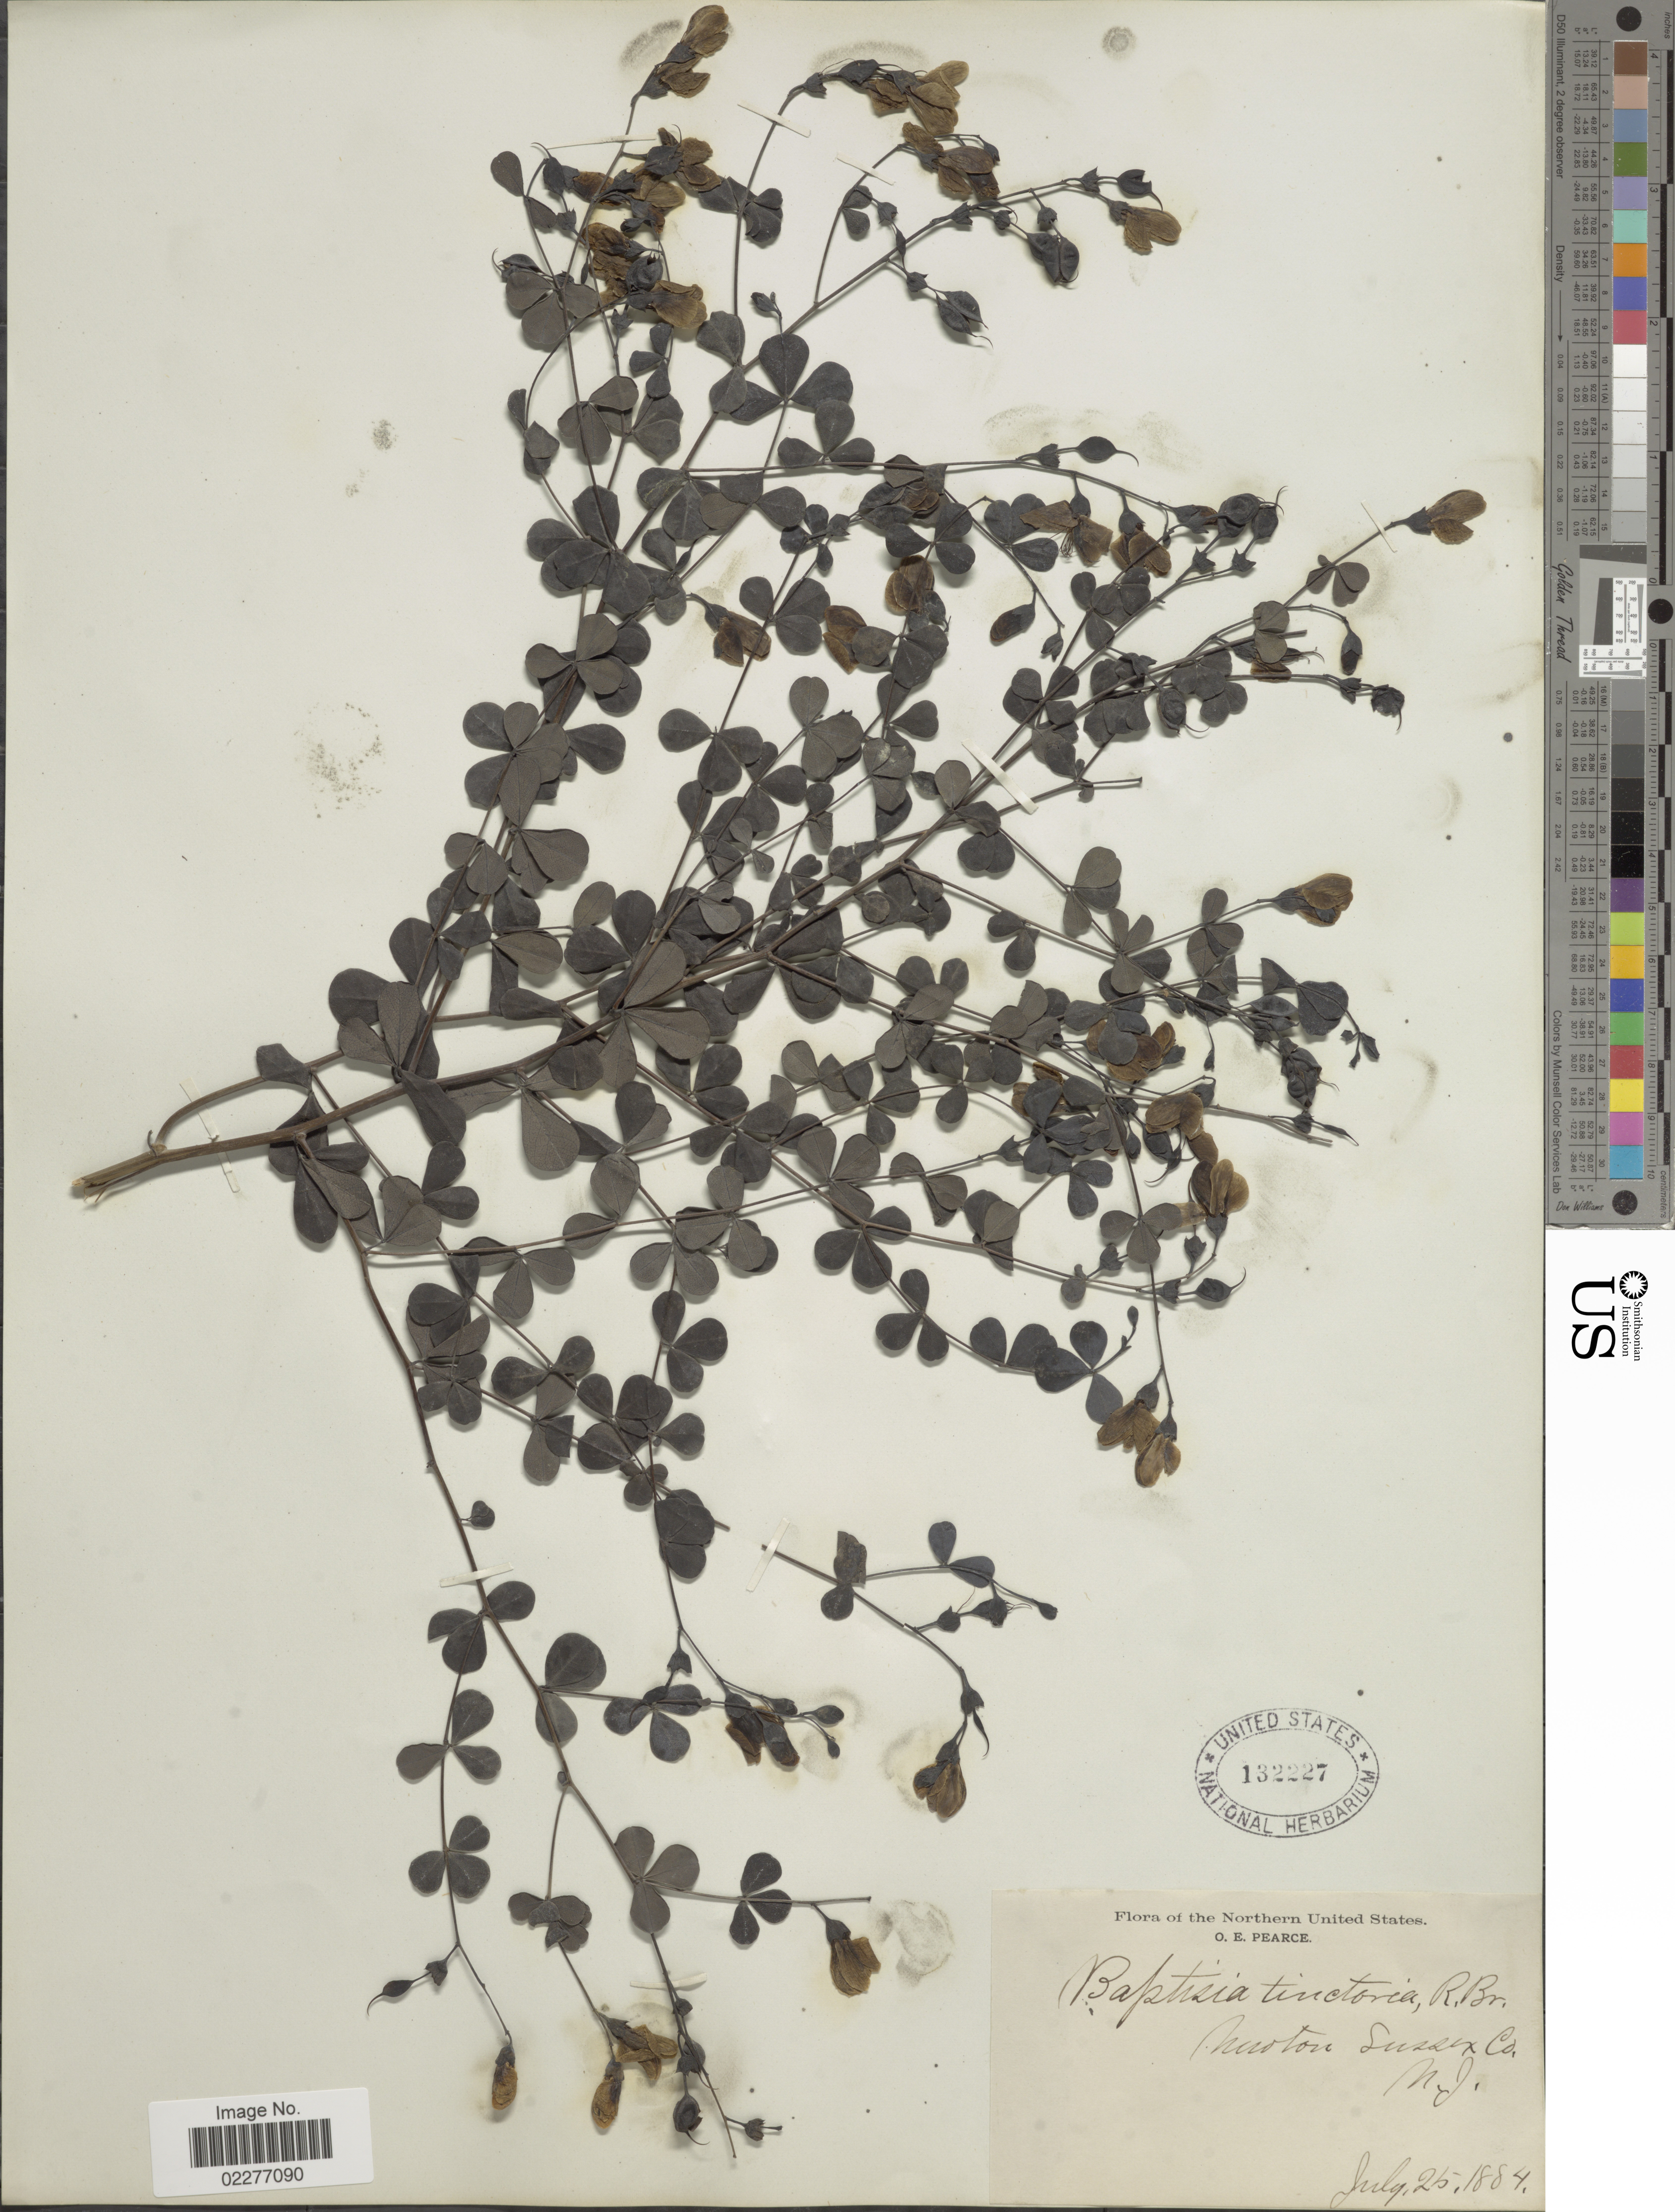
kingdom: Plantae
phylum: Tracheophyta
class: Magnoliopsida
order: Fabales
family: Fabaceae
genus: Baptisia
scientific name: Baptisia tinctoria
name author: (L.) R. Br.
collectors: O. E. Pearce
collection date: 1884-07-25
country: United States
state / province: New Jersey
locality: Newton Sussex Co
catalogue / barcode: US 132227